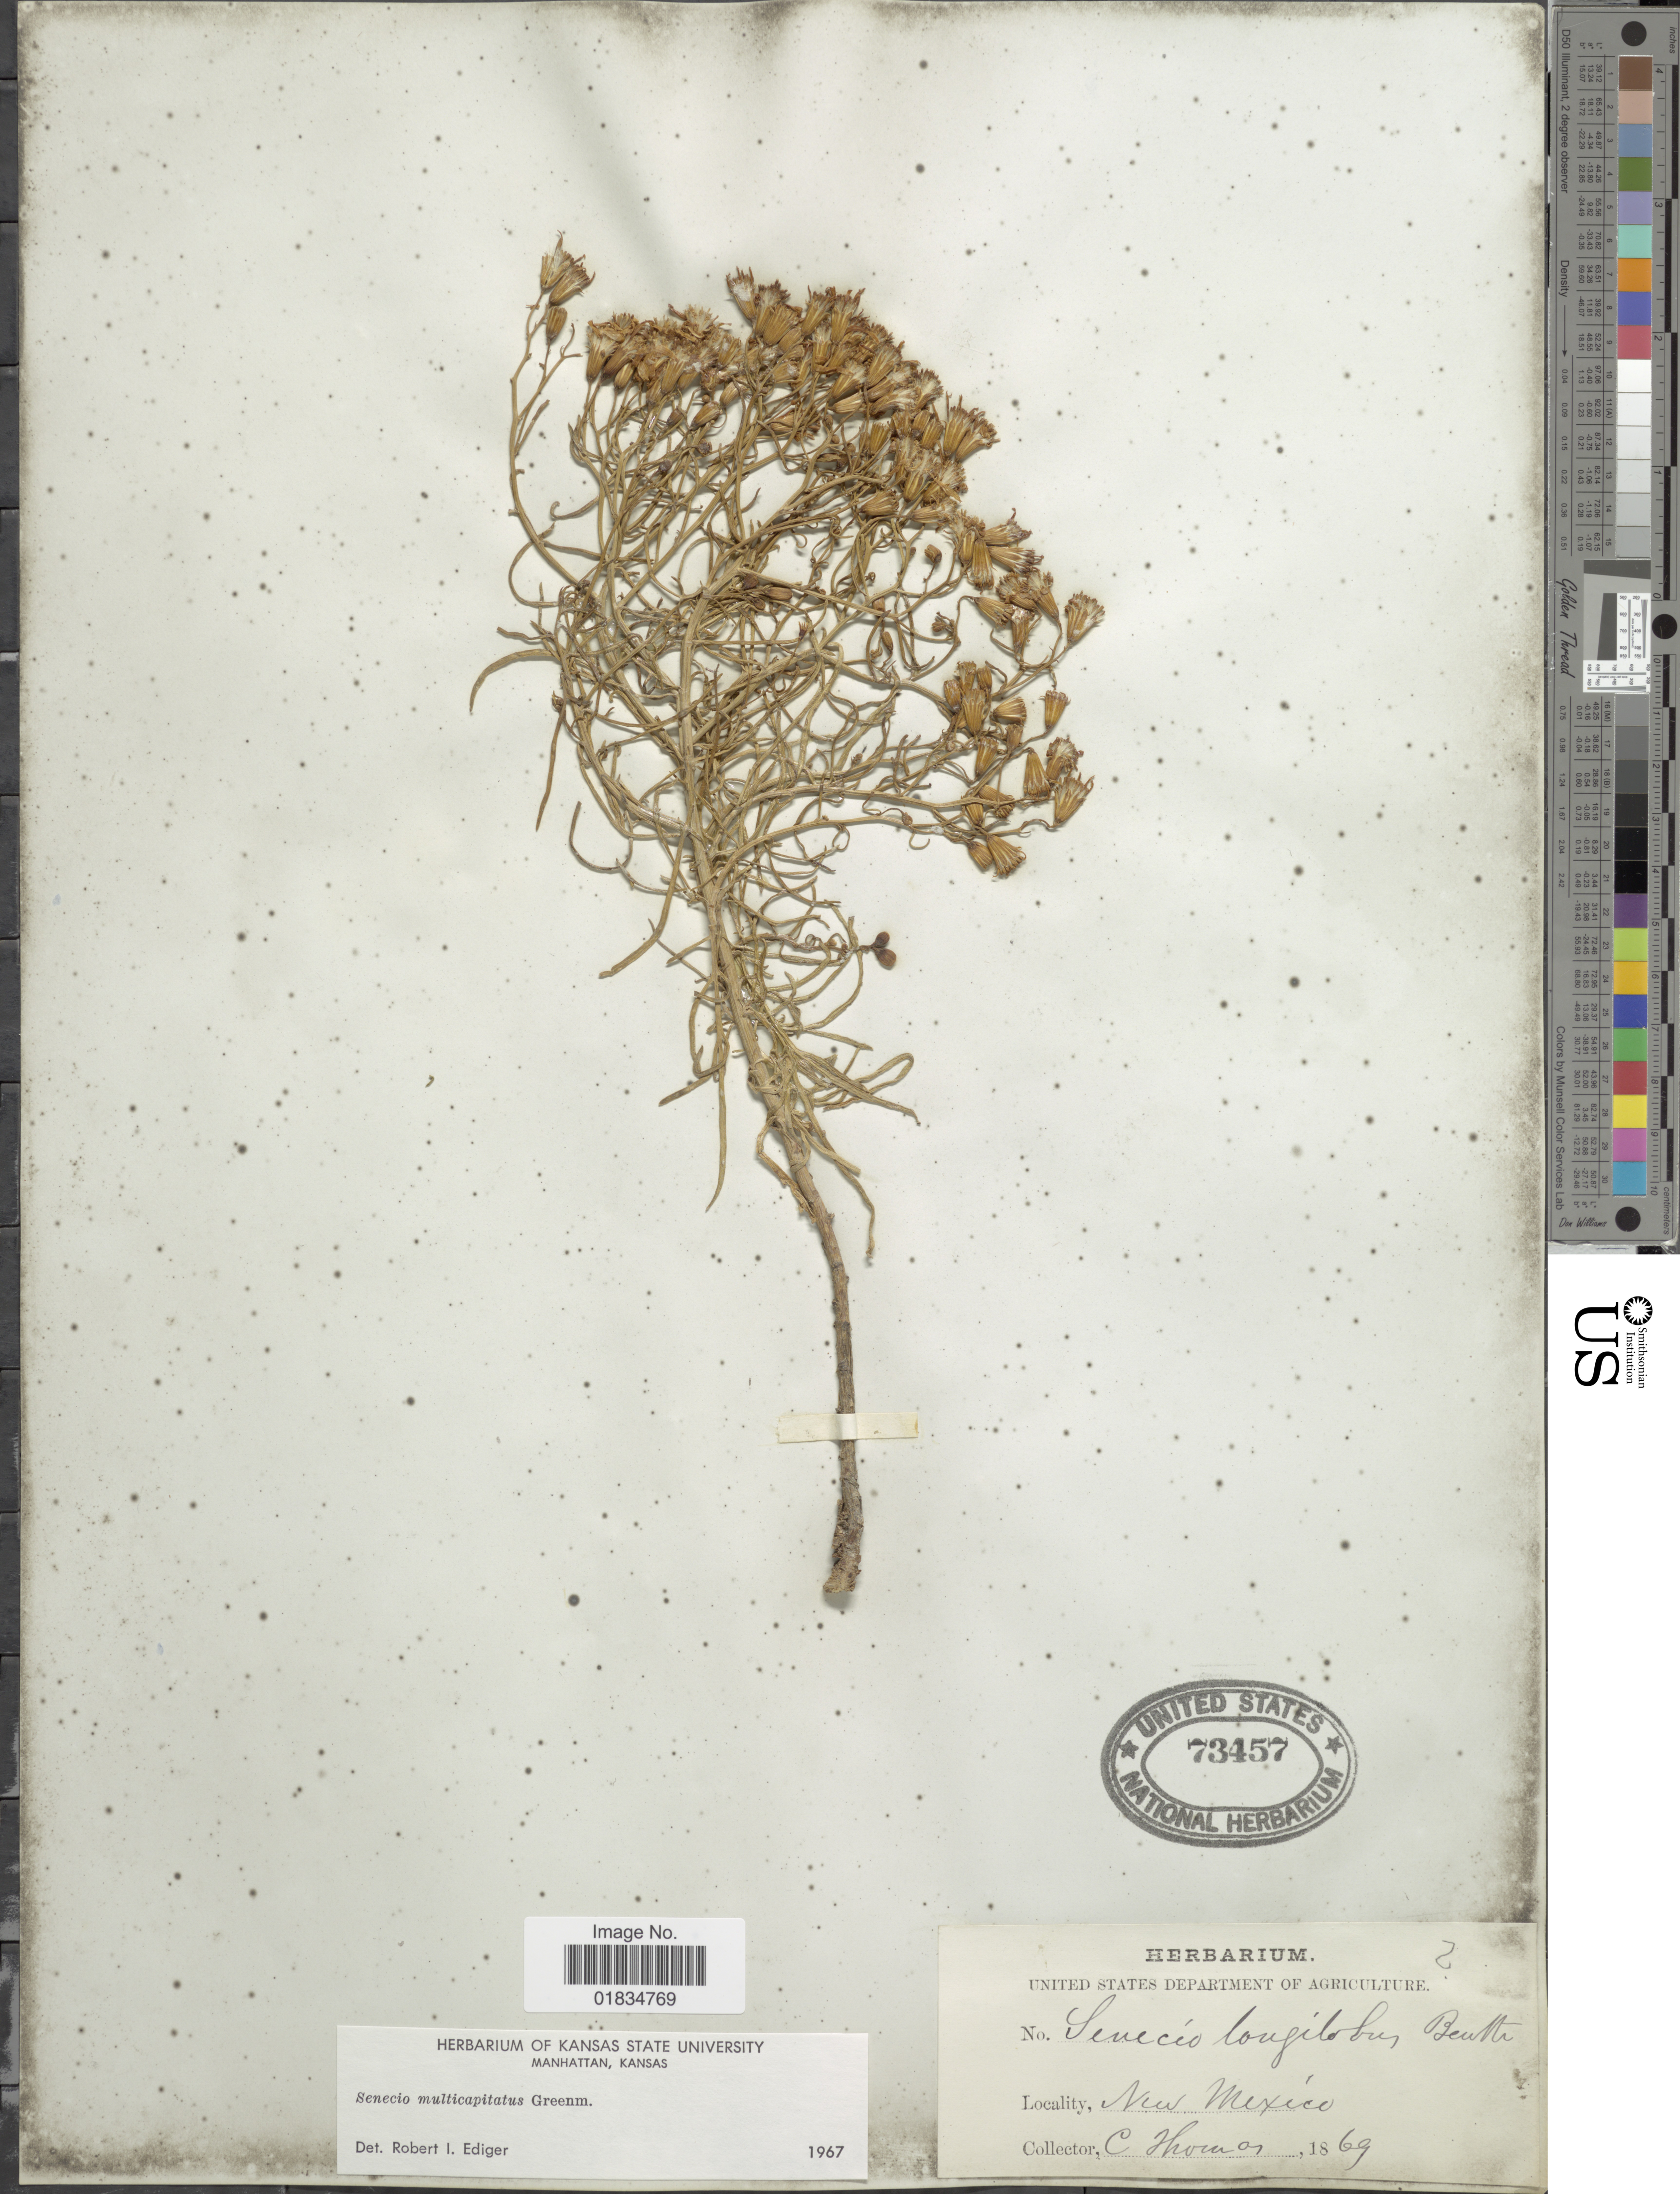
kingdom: Plantae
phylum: Tracheophyta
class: Magnoliopsida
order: Asterales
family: Asteraceae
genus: Senecio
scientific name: Senecio multicapitatus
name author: Greenm.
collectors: C. Thomas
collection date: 1869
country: United States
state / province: New Mexico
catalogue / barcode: US 73457